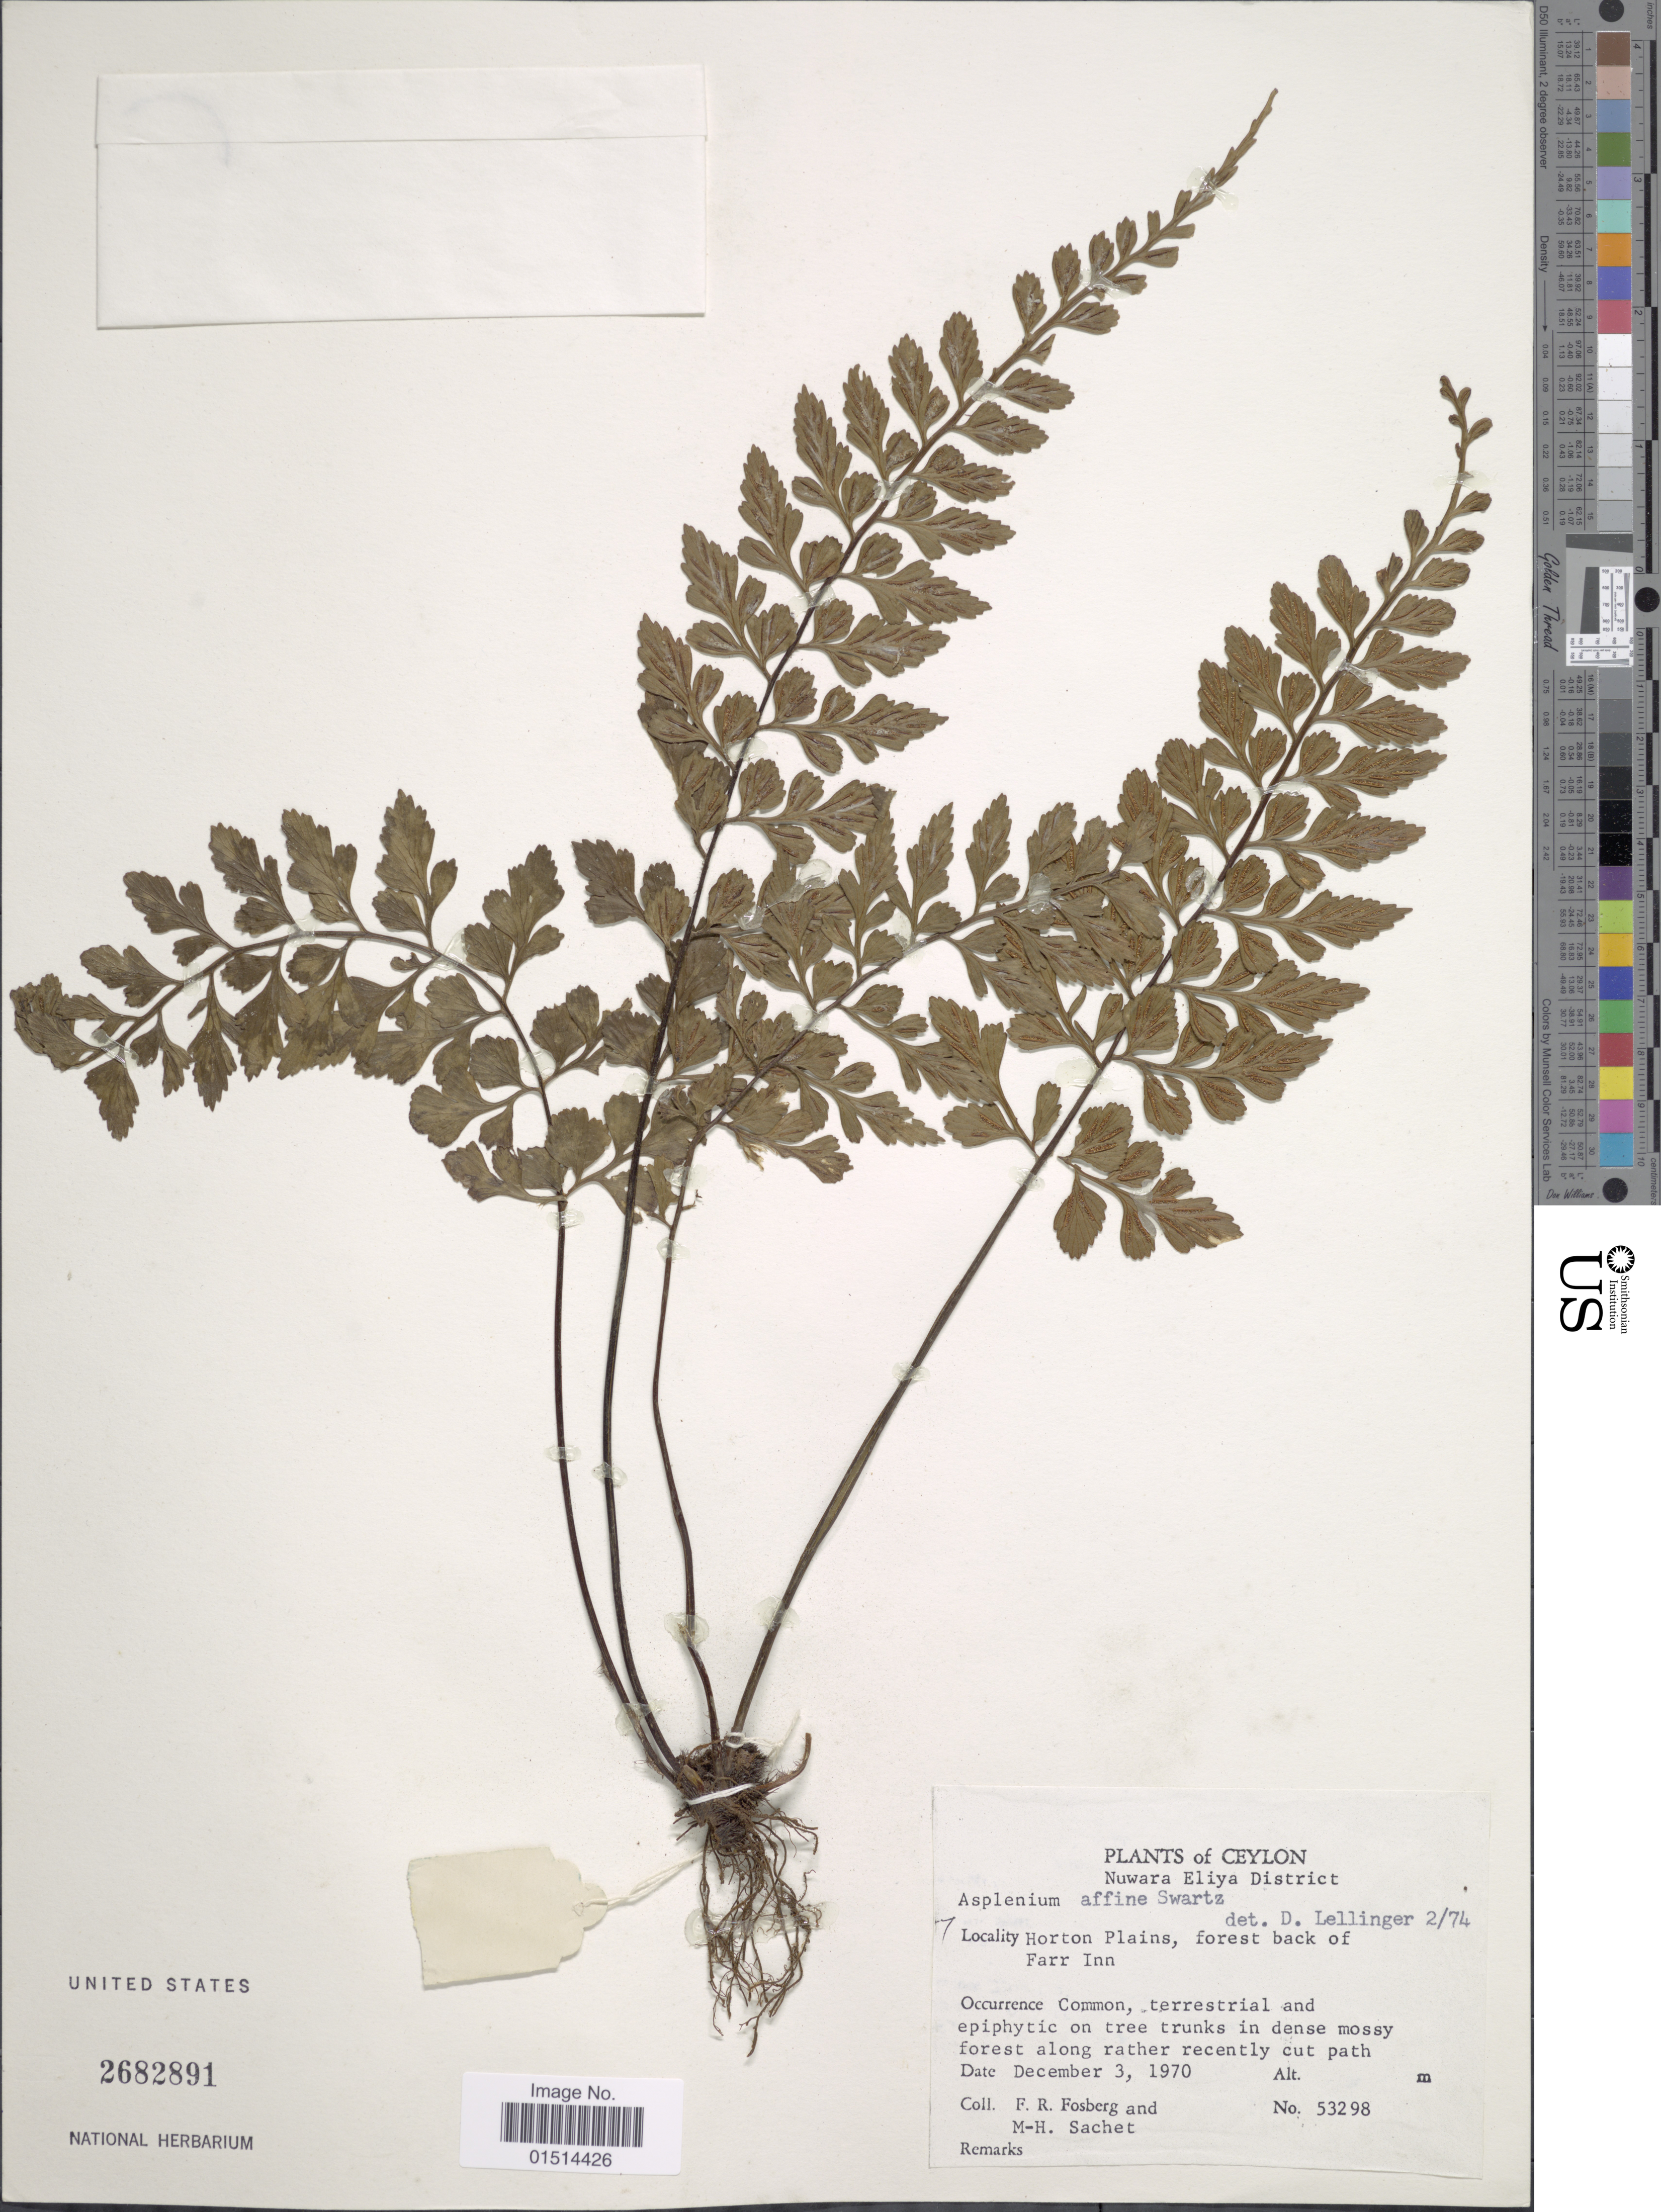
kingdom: Plantae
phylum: Tracheophyta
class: Polypodiopsida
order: Polypodiales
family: Aspleniaceae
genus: Asplenium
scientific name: Asplenium affine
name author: Sw.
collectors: F. R. Fosberg & M.-H. Sachet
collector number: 53298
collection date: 1970-12-03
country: Sri Lanka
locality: Ceylon, Nuwara Eliya District, Horton Plains, forest back of Farr Inn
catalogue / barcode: US 2682891